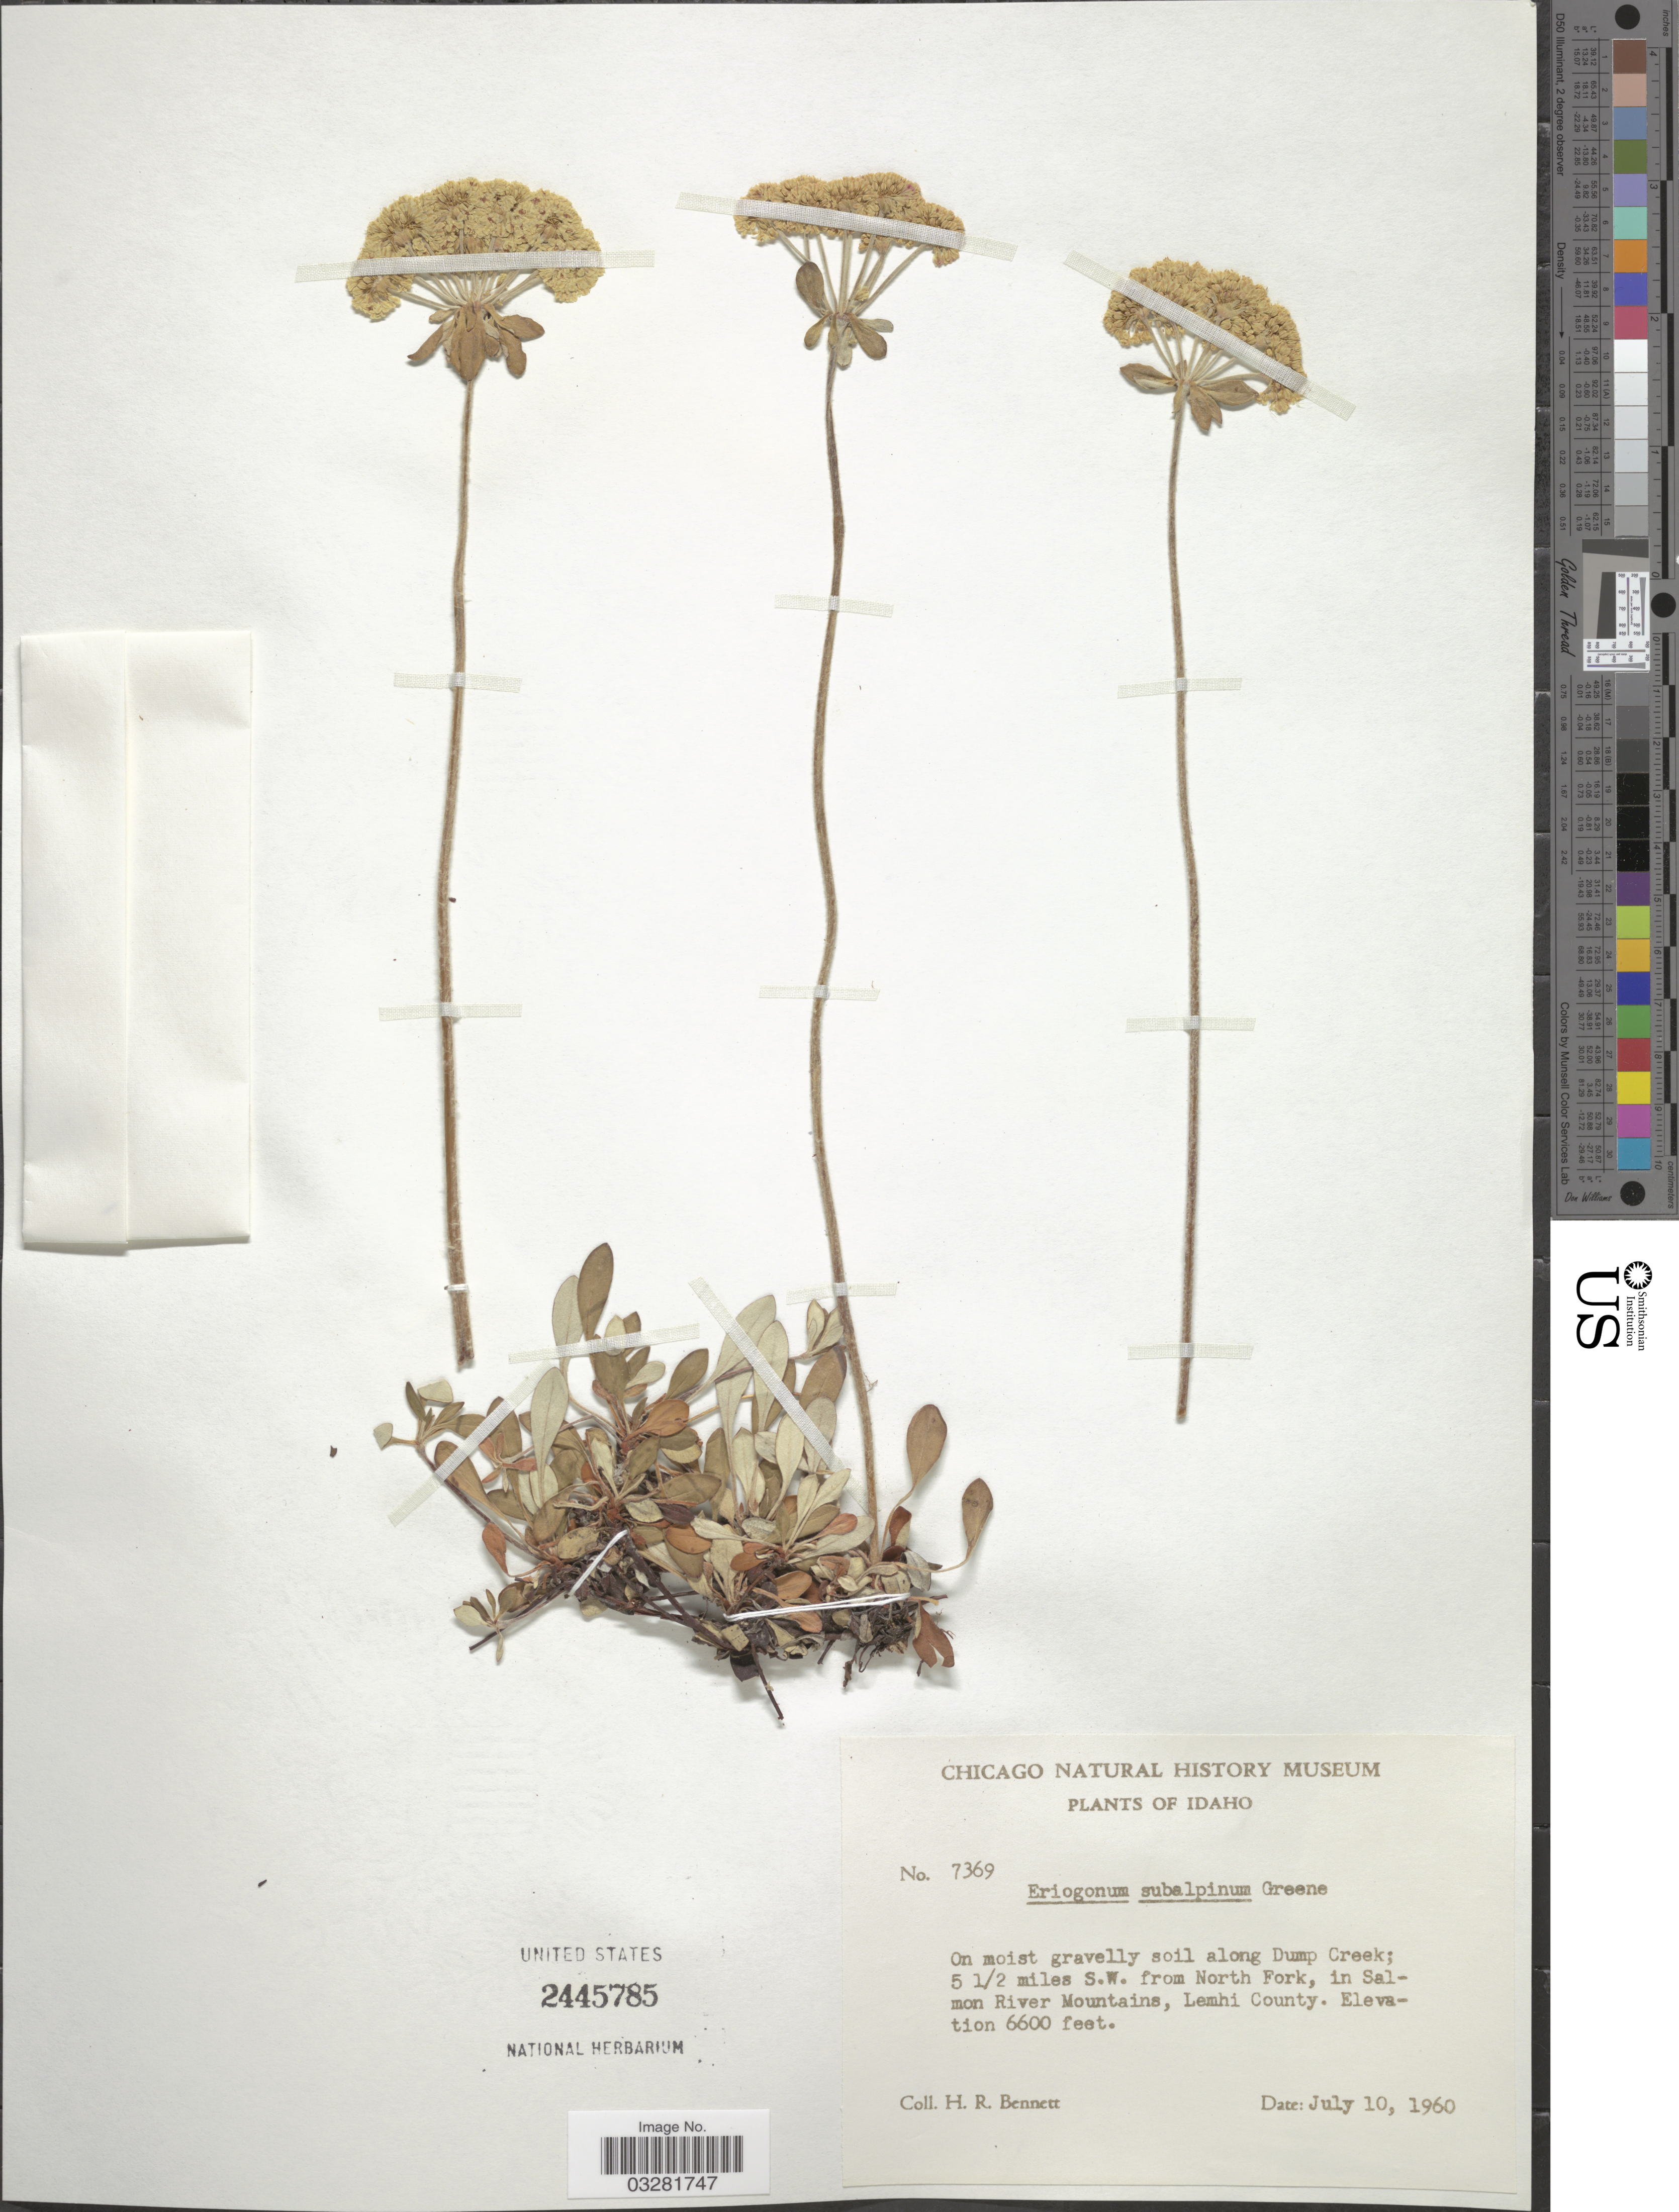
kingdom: Plantae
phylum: Tracheophyta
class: Magnoliopsida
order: Caryophyllales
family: Polygonaceae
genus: Eriogonum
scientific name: Eriogonum umbellatum var. subalpinum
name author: M.E. Jones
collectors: H. R. Bennett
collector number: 7369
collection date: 1960-07-10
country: United States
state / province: Idaho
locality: Along Dump Creek; 5½ miles S.W. from North Fork, in Salmon River Mountains, Lemhi County.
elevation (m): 2012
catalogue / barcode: US 2445785